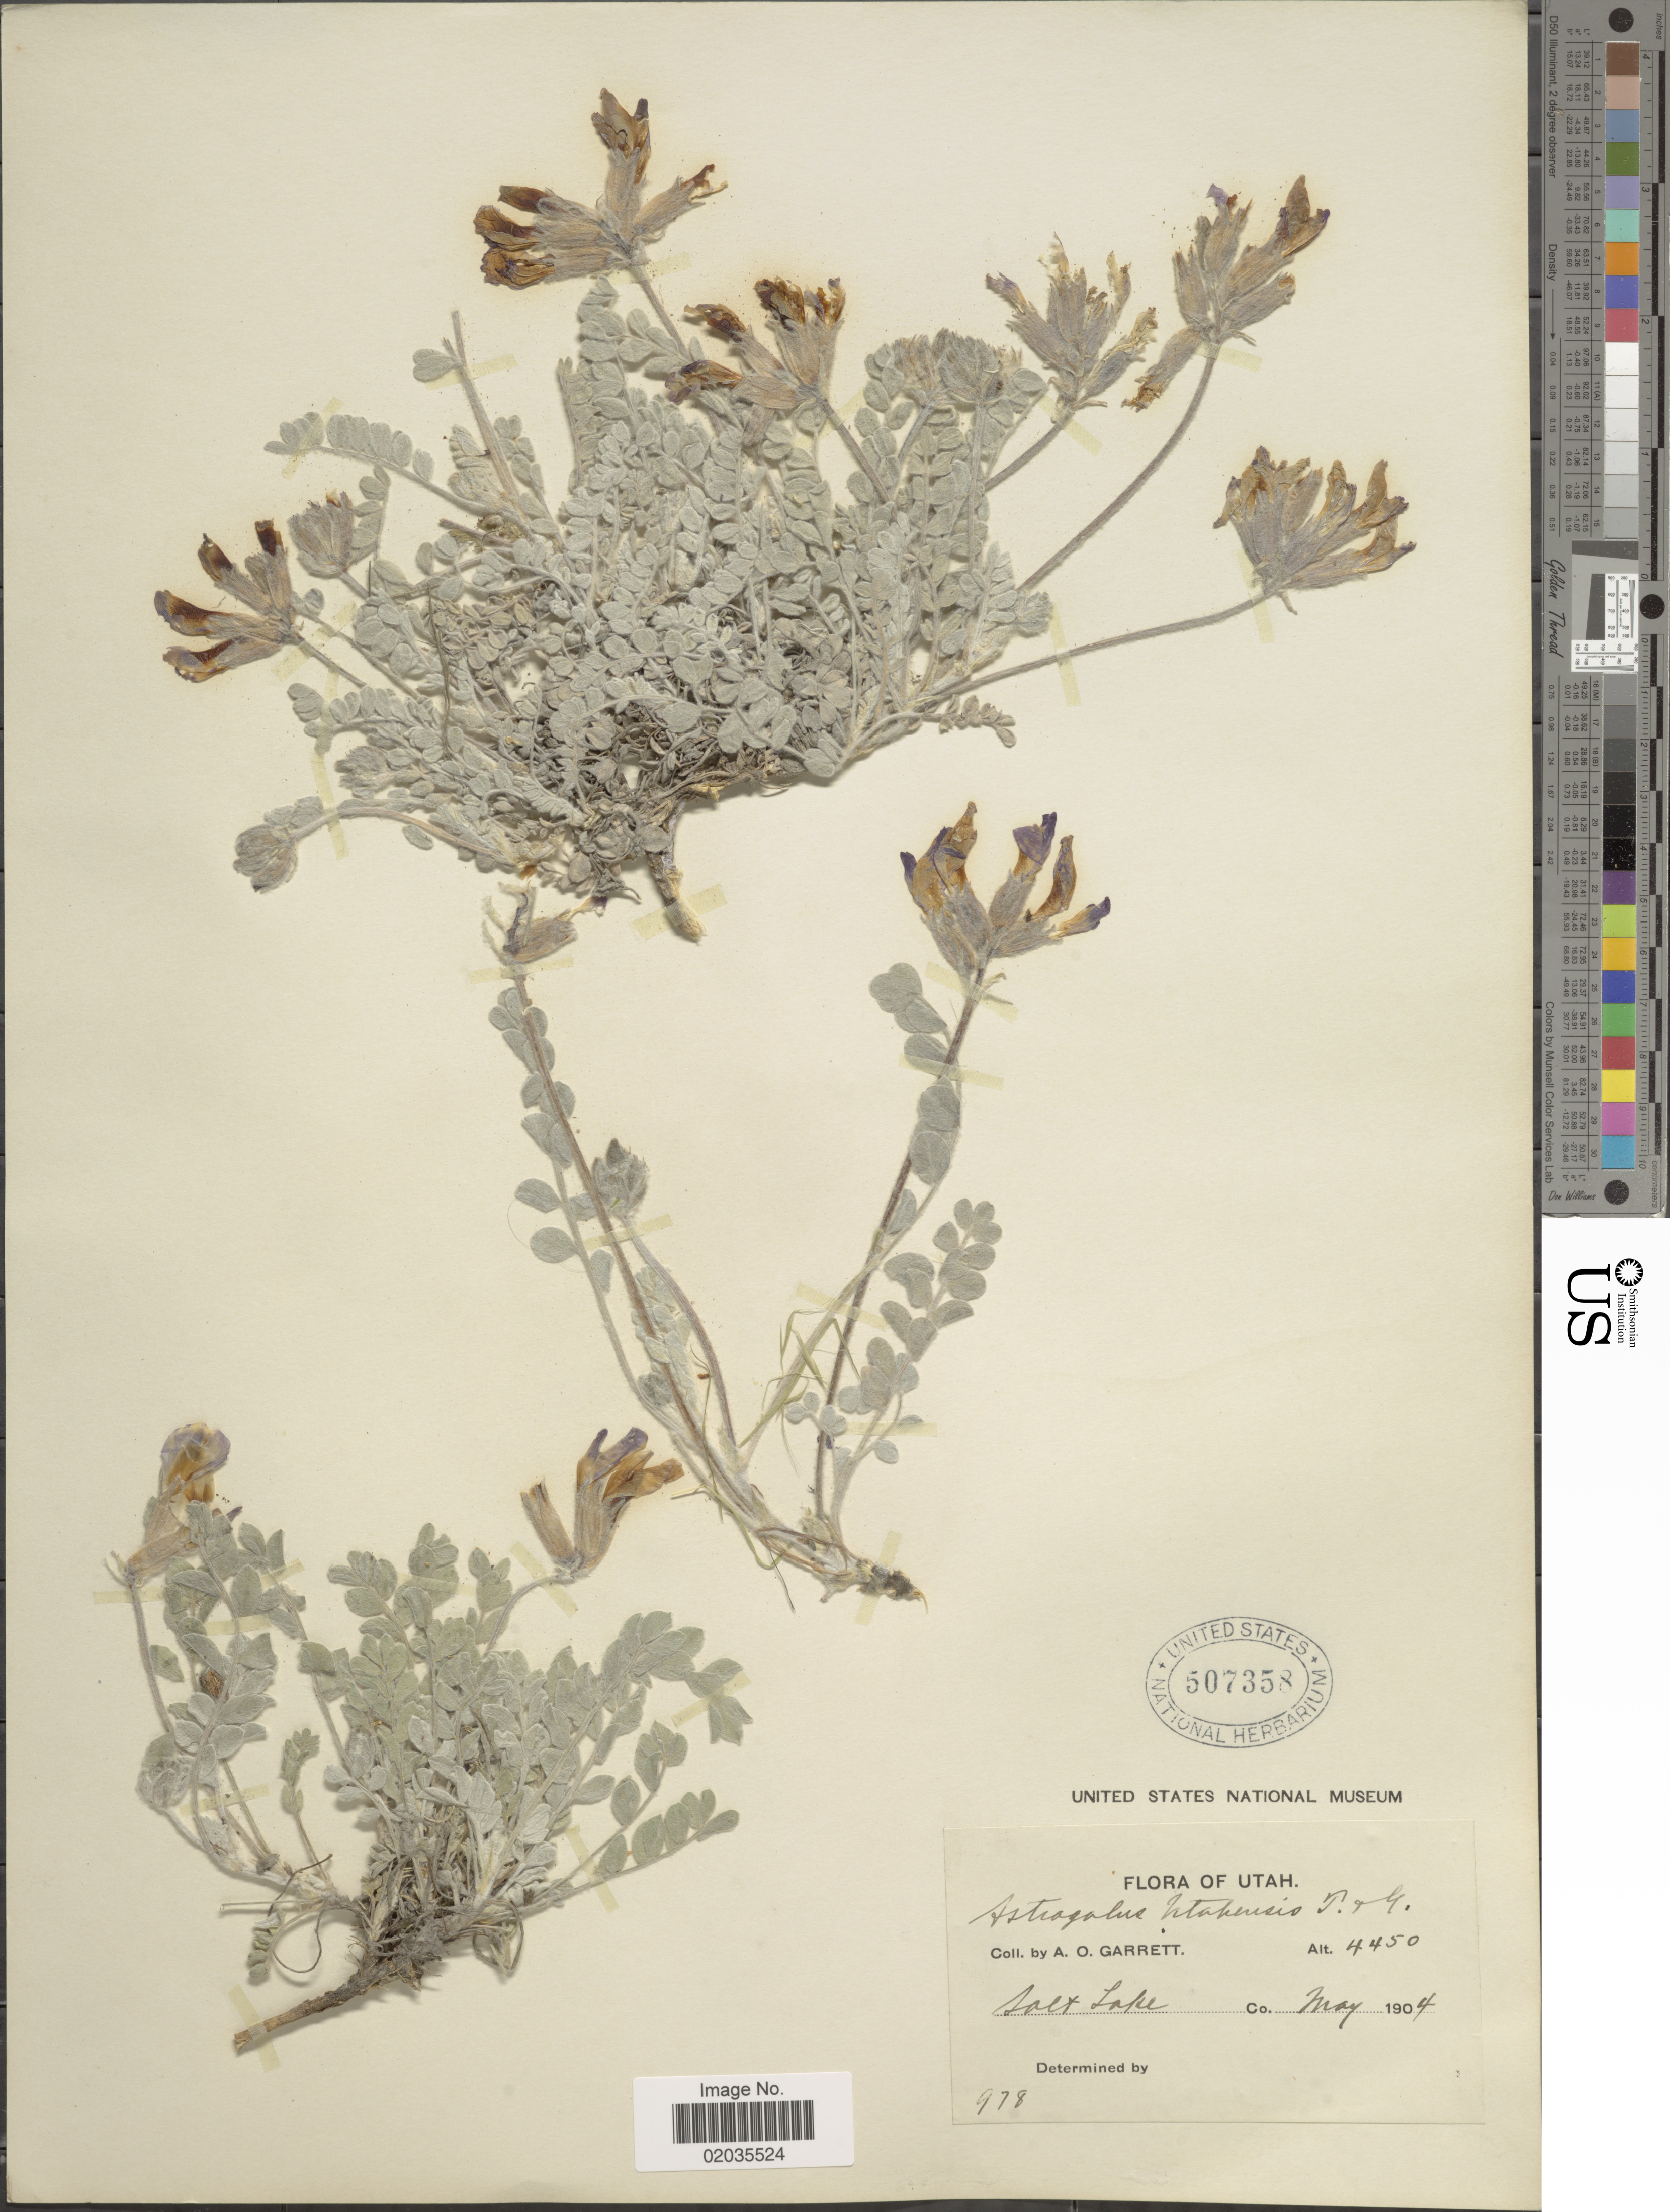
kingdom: Plantae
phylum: Tracheophyta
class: Magnoliopsida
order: Fabales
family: Fabaceae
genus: Astragalus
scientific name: Astragalus utahensis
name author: (Torr.) Torr. & A. Gray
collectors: A. O. Garrett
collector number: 978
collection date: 1904-05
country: United States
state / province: Utah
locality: Salt Lake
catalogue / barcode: US 507358